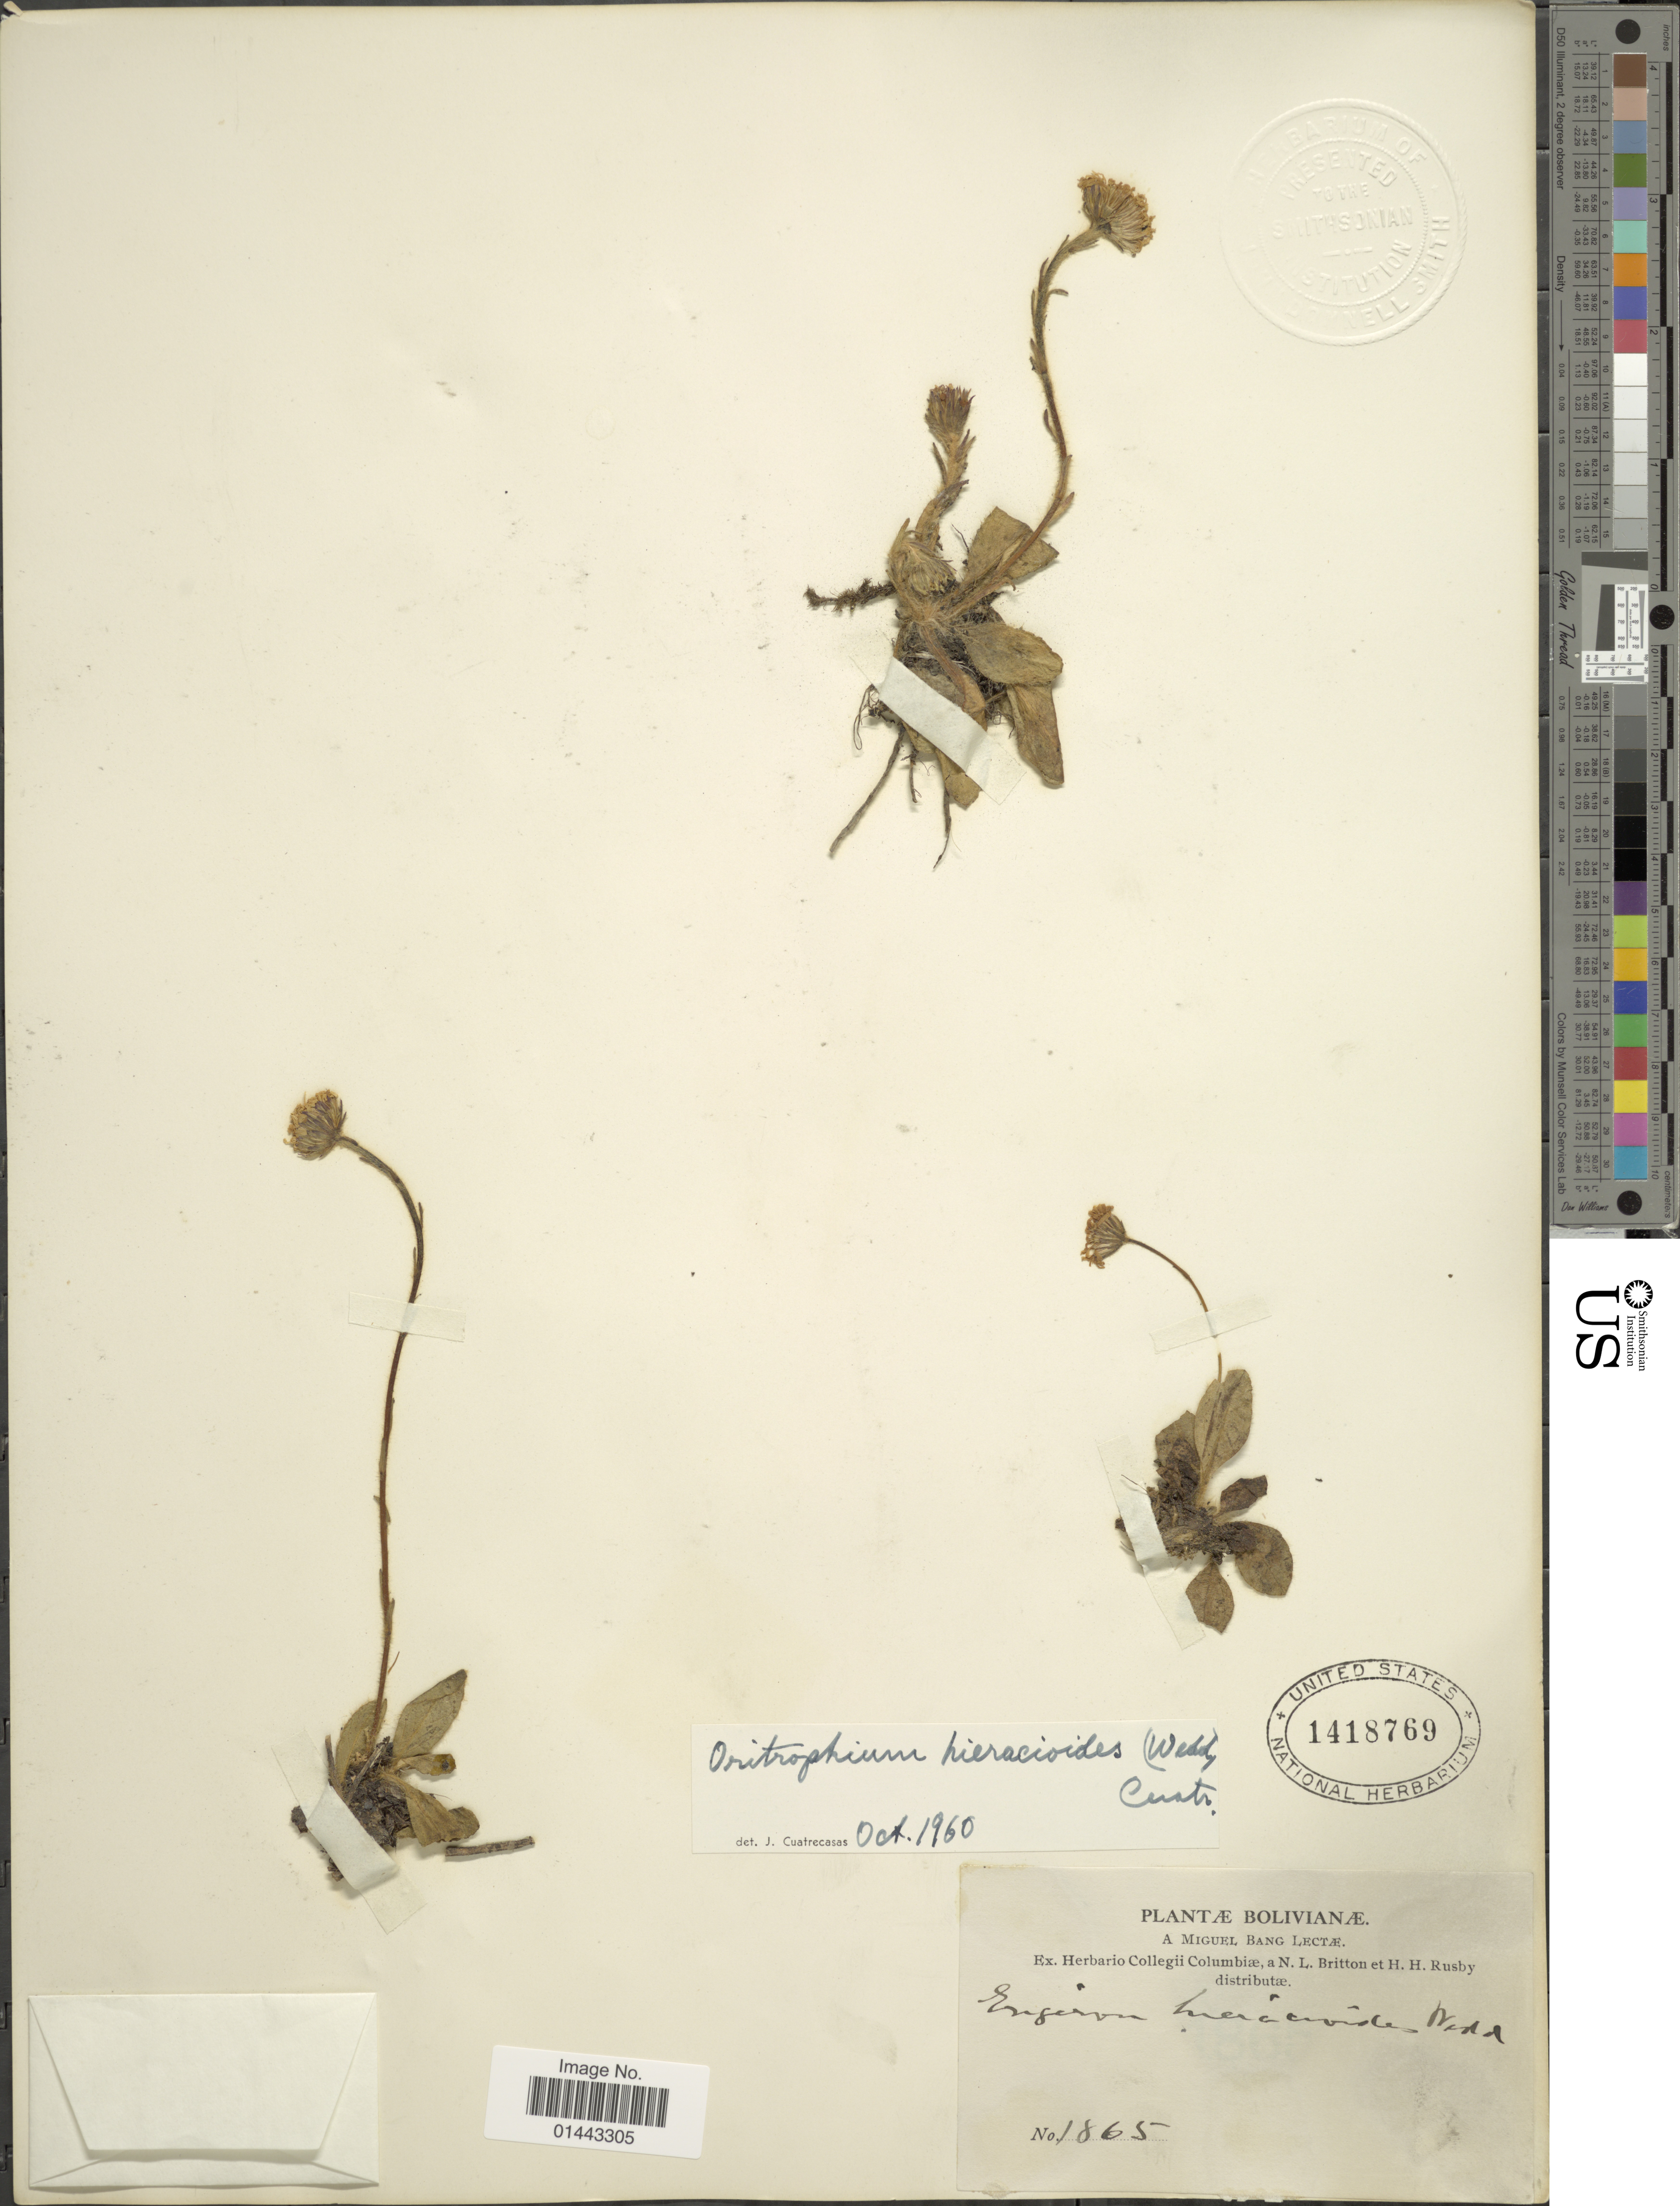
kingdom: Plantae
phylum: Tracheophyta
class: Magnoliopsida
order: Asterales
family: Asteraceae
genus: Oritrophium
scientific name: Oritrophium hieracioides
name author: (Wedd.) Cuatrec.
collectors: M. Bang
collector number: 1865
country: Bolivia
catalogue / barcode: US 1418769